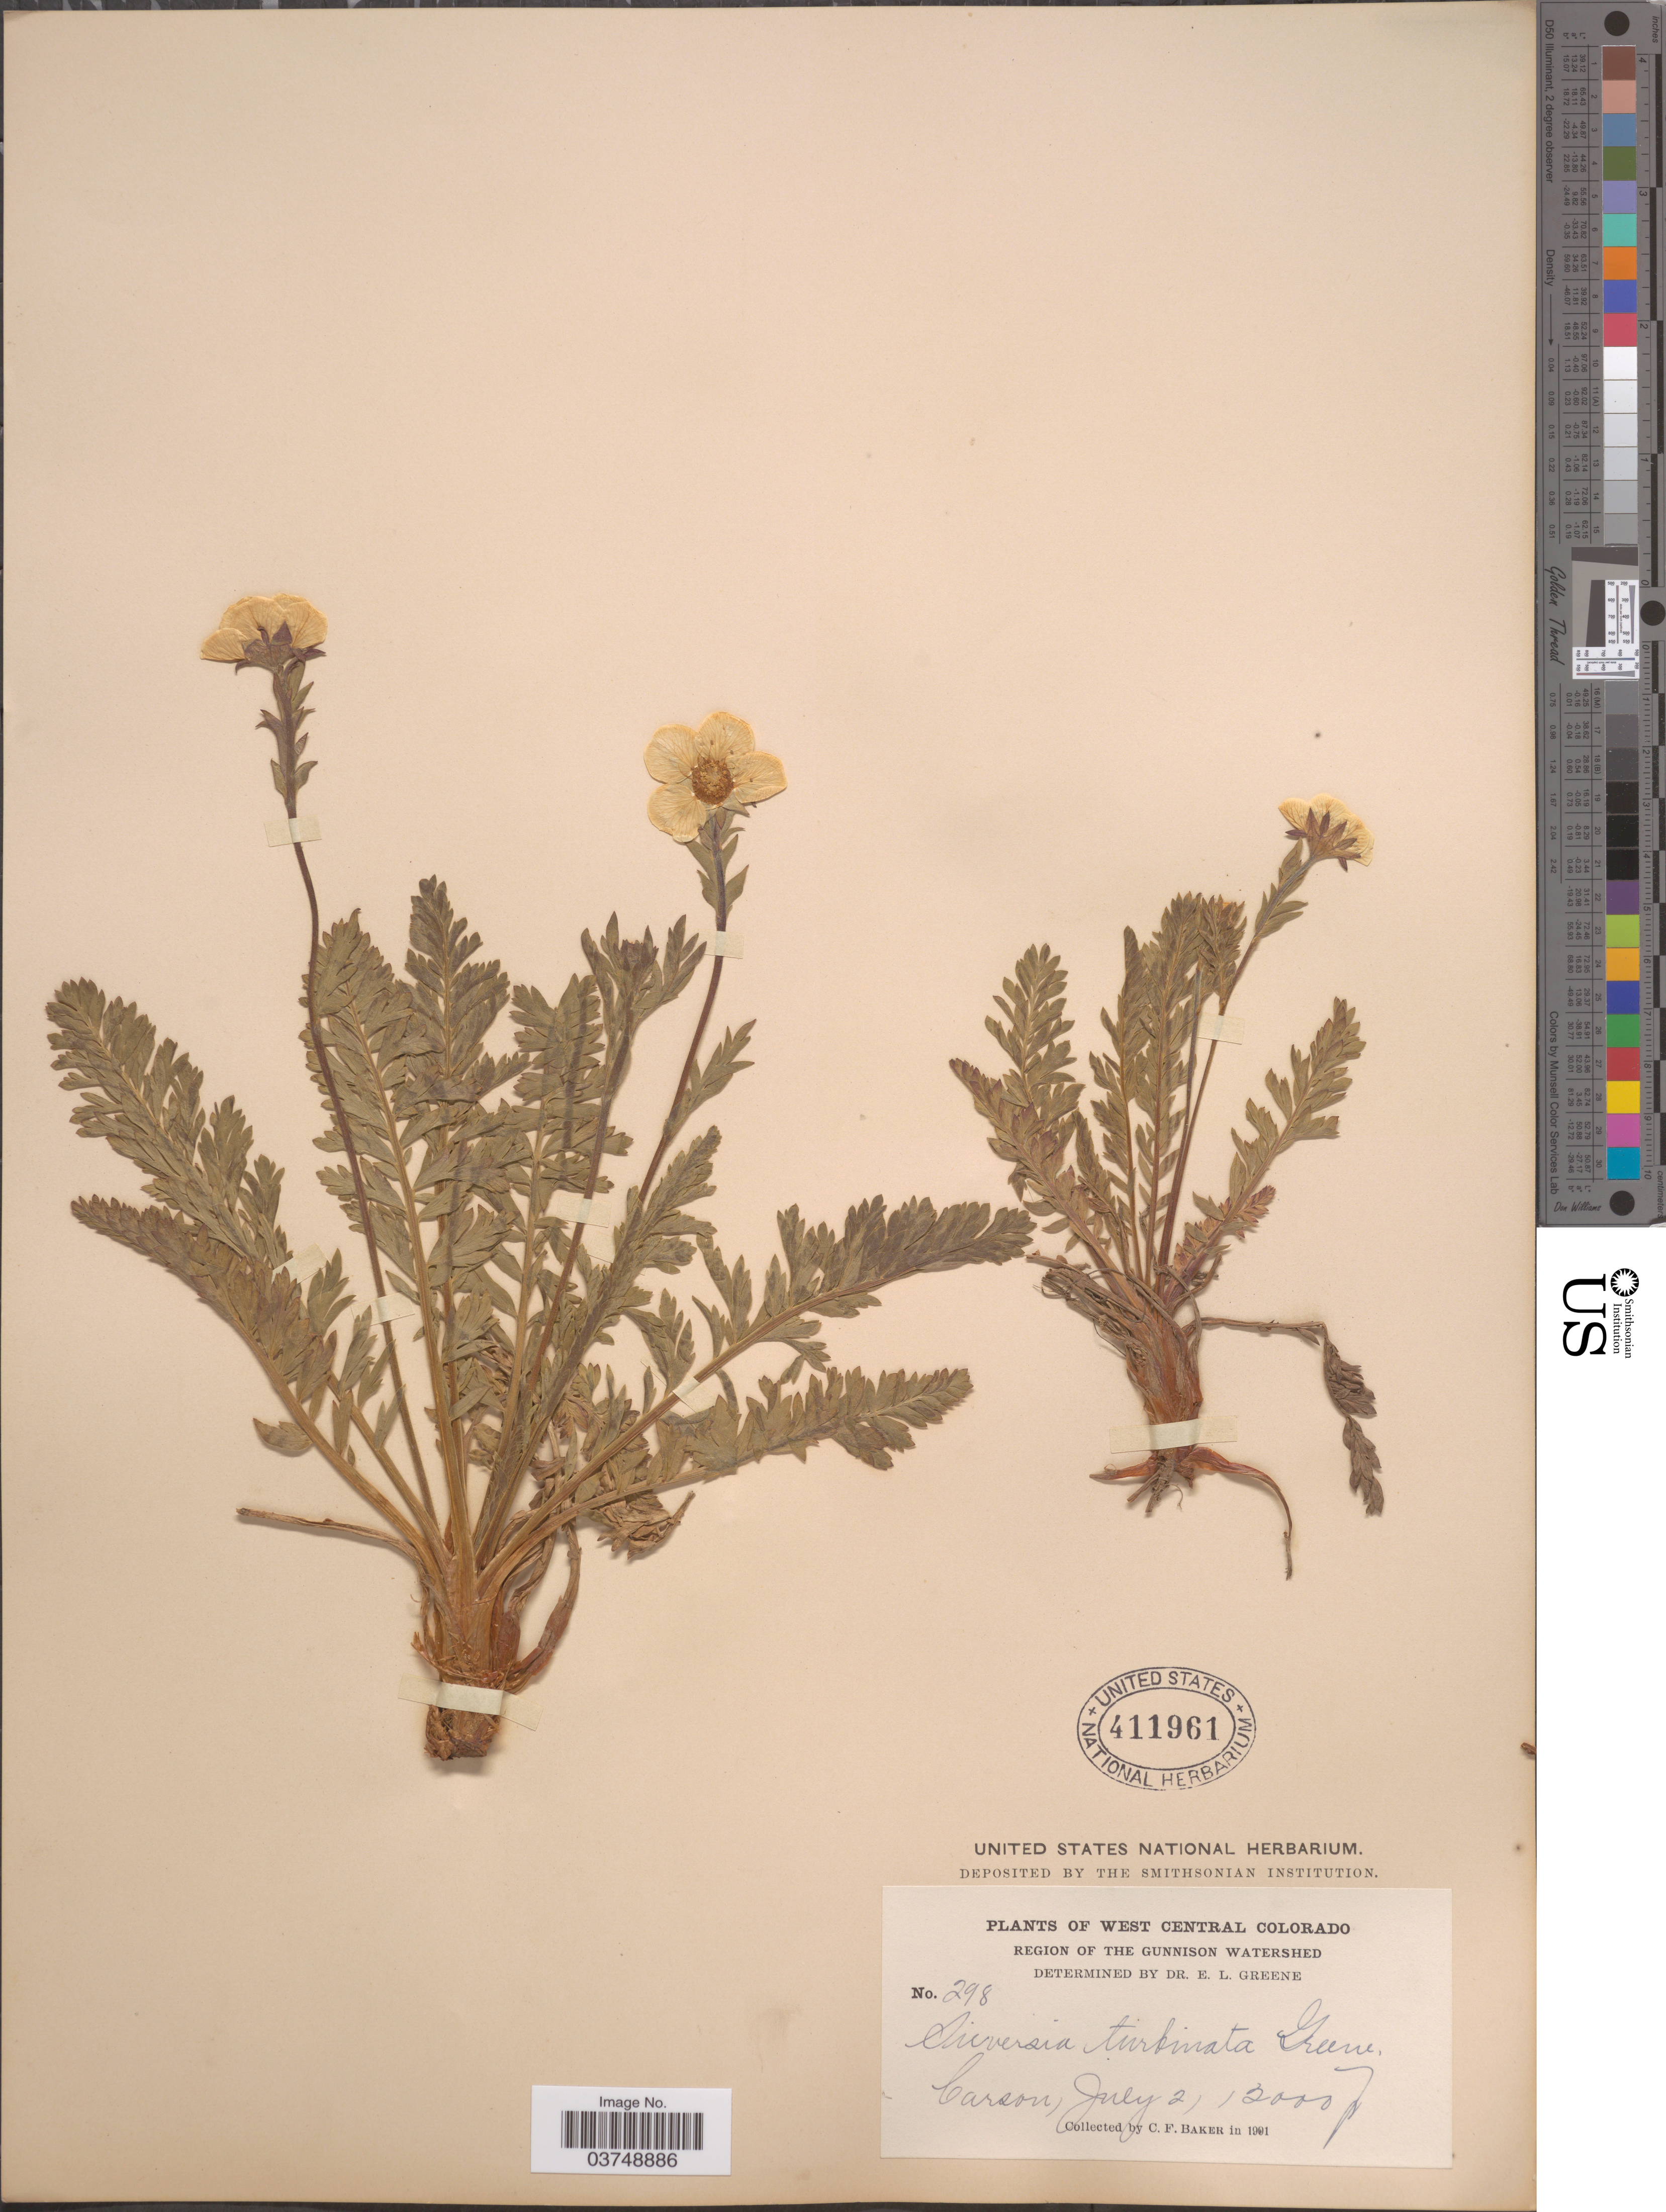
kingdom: Plantae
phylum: Tracheophyta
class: Magnoliopsida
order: Rosales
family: Rosaceae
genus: Geum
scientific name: Geum rossii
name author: (R. Br.) Ser.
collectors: C. F. Baker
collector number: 298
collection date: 1901-07-02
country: United States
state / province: Colorado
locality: West Central Colorado. Region of the Gunnison Watershed. Carson.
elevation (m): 3658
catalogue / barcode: US 411961